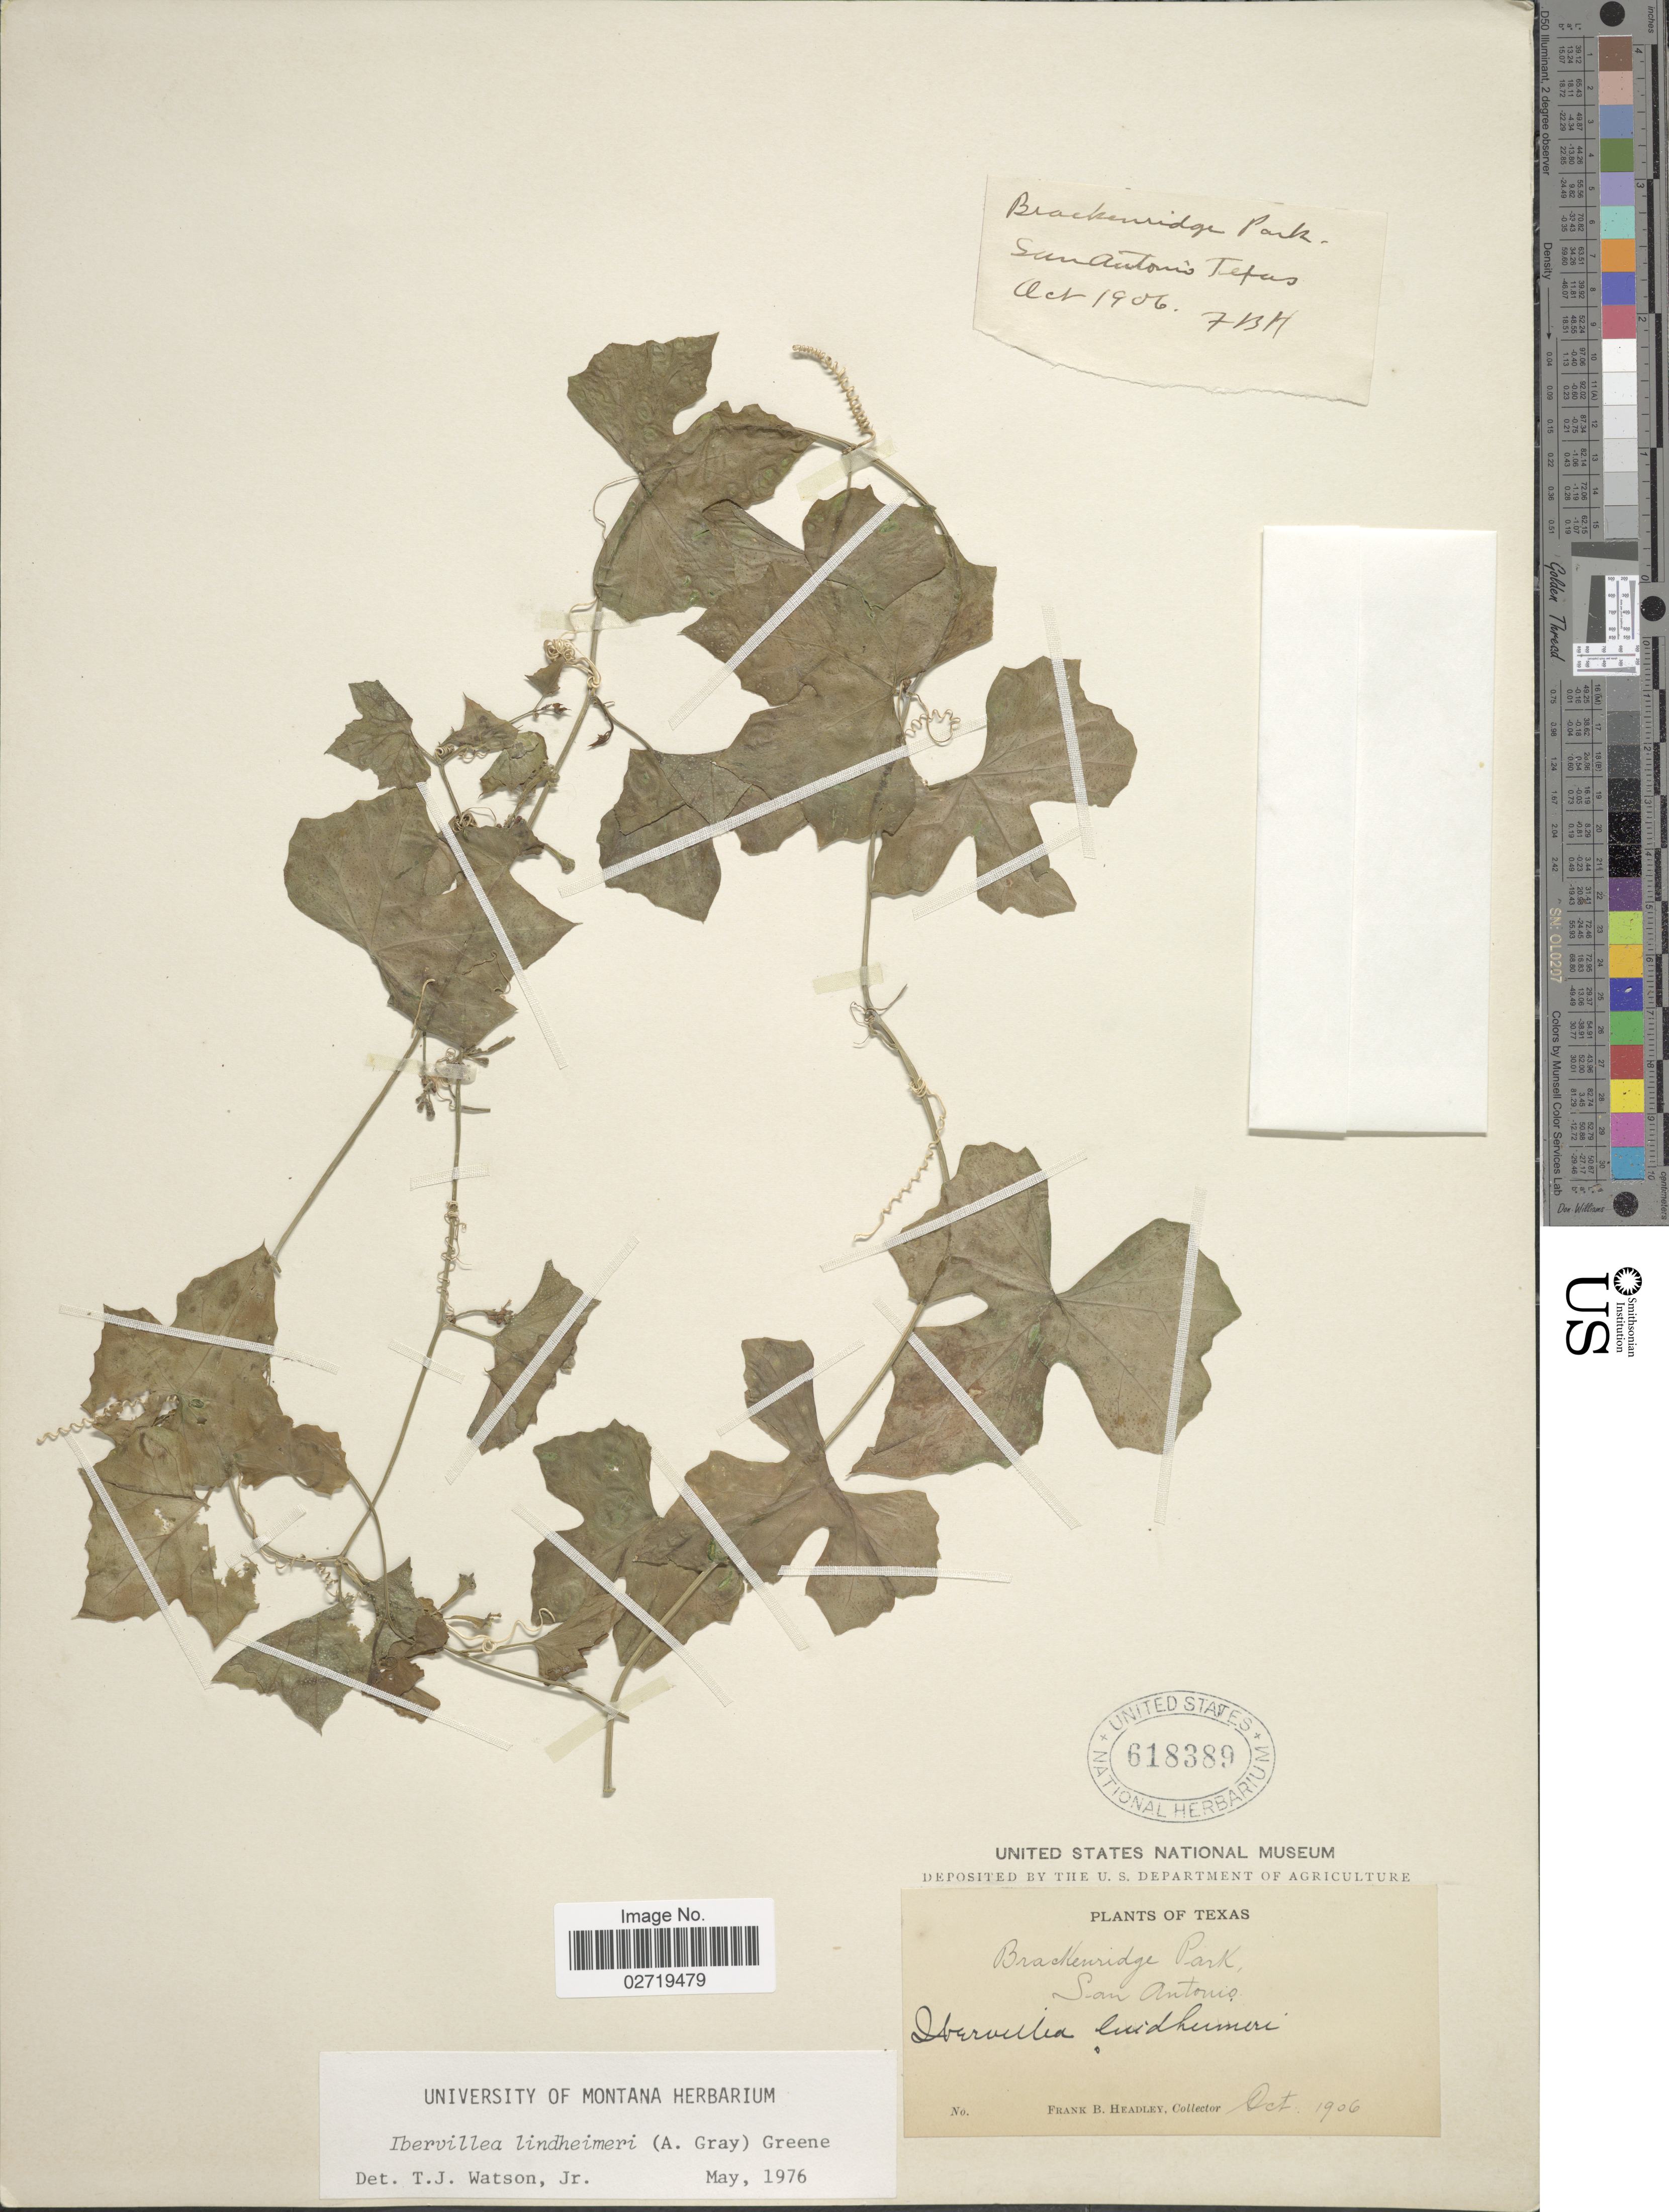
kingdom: Plantae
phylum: Tracheophyta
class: Magnoliopsida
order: Cucurbitales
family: Cucurbitaceae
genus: Ibervillea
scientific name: Ibervillea lindheimeri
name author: (A. Gray) Greene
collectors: F. B. Headley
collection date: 1906-10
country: United States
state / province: Texas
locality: Brackenridge Park, San Antonio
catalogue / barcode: US 618389